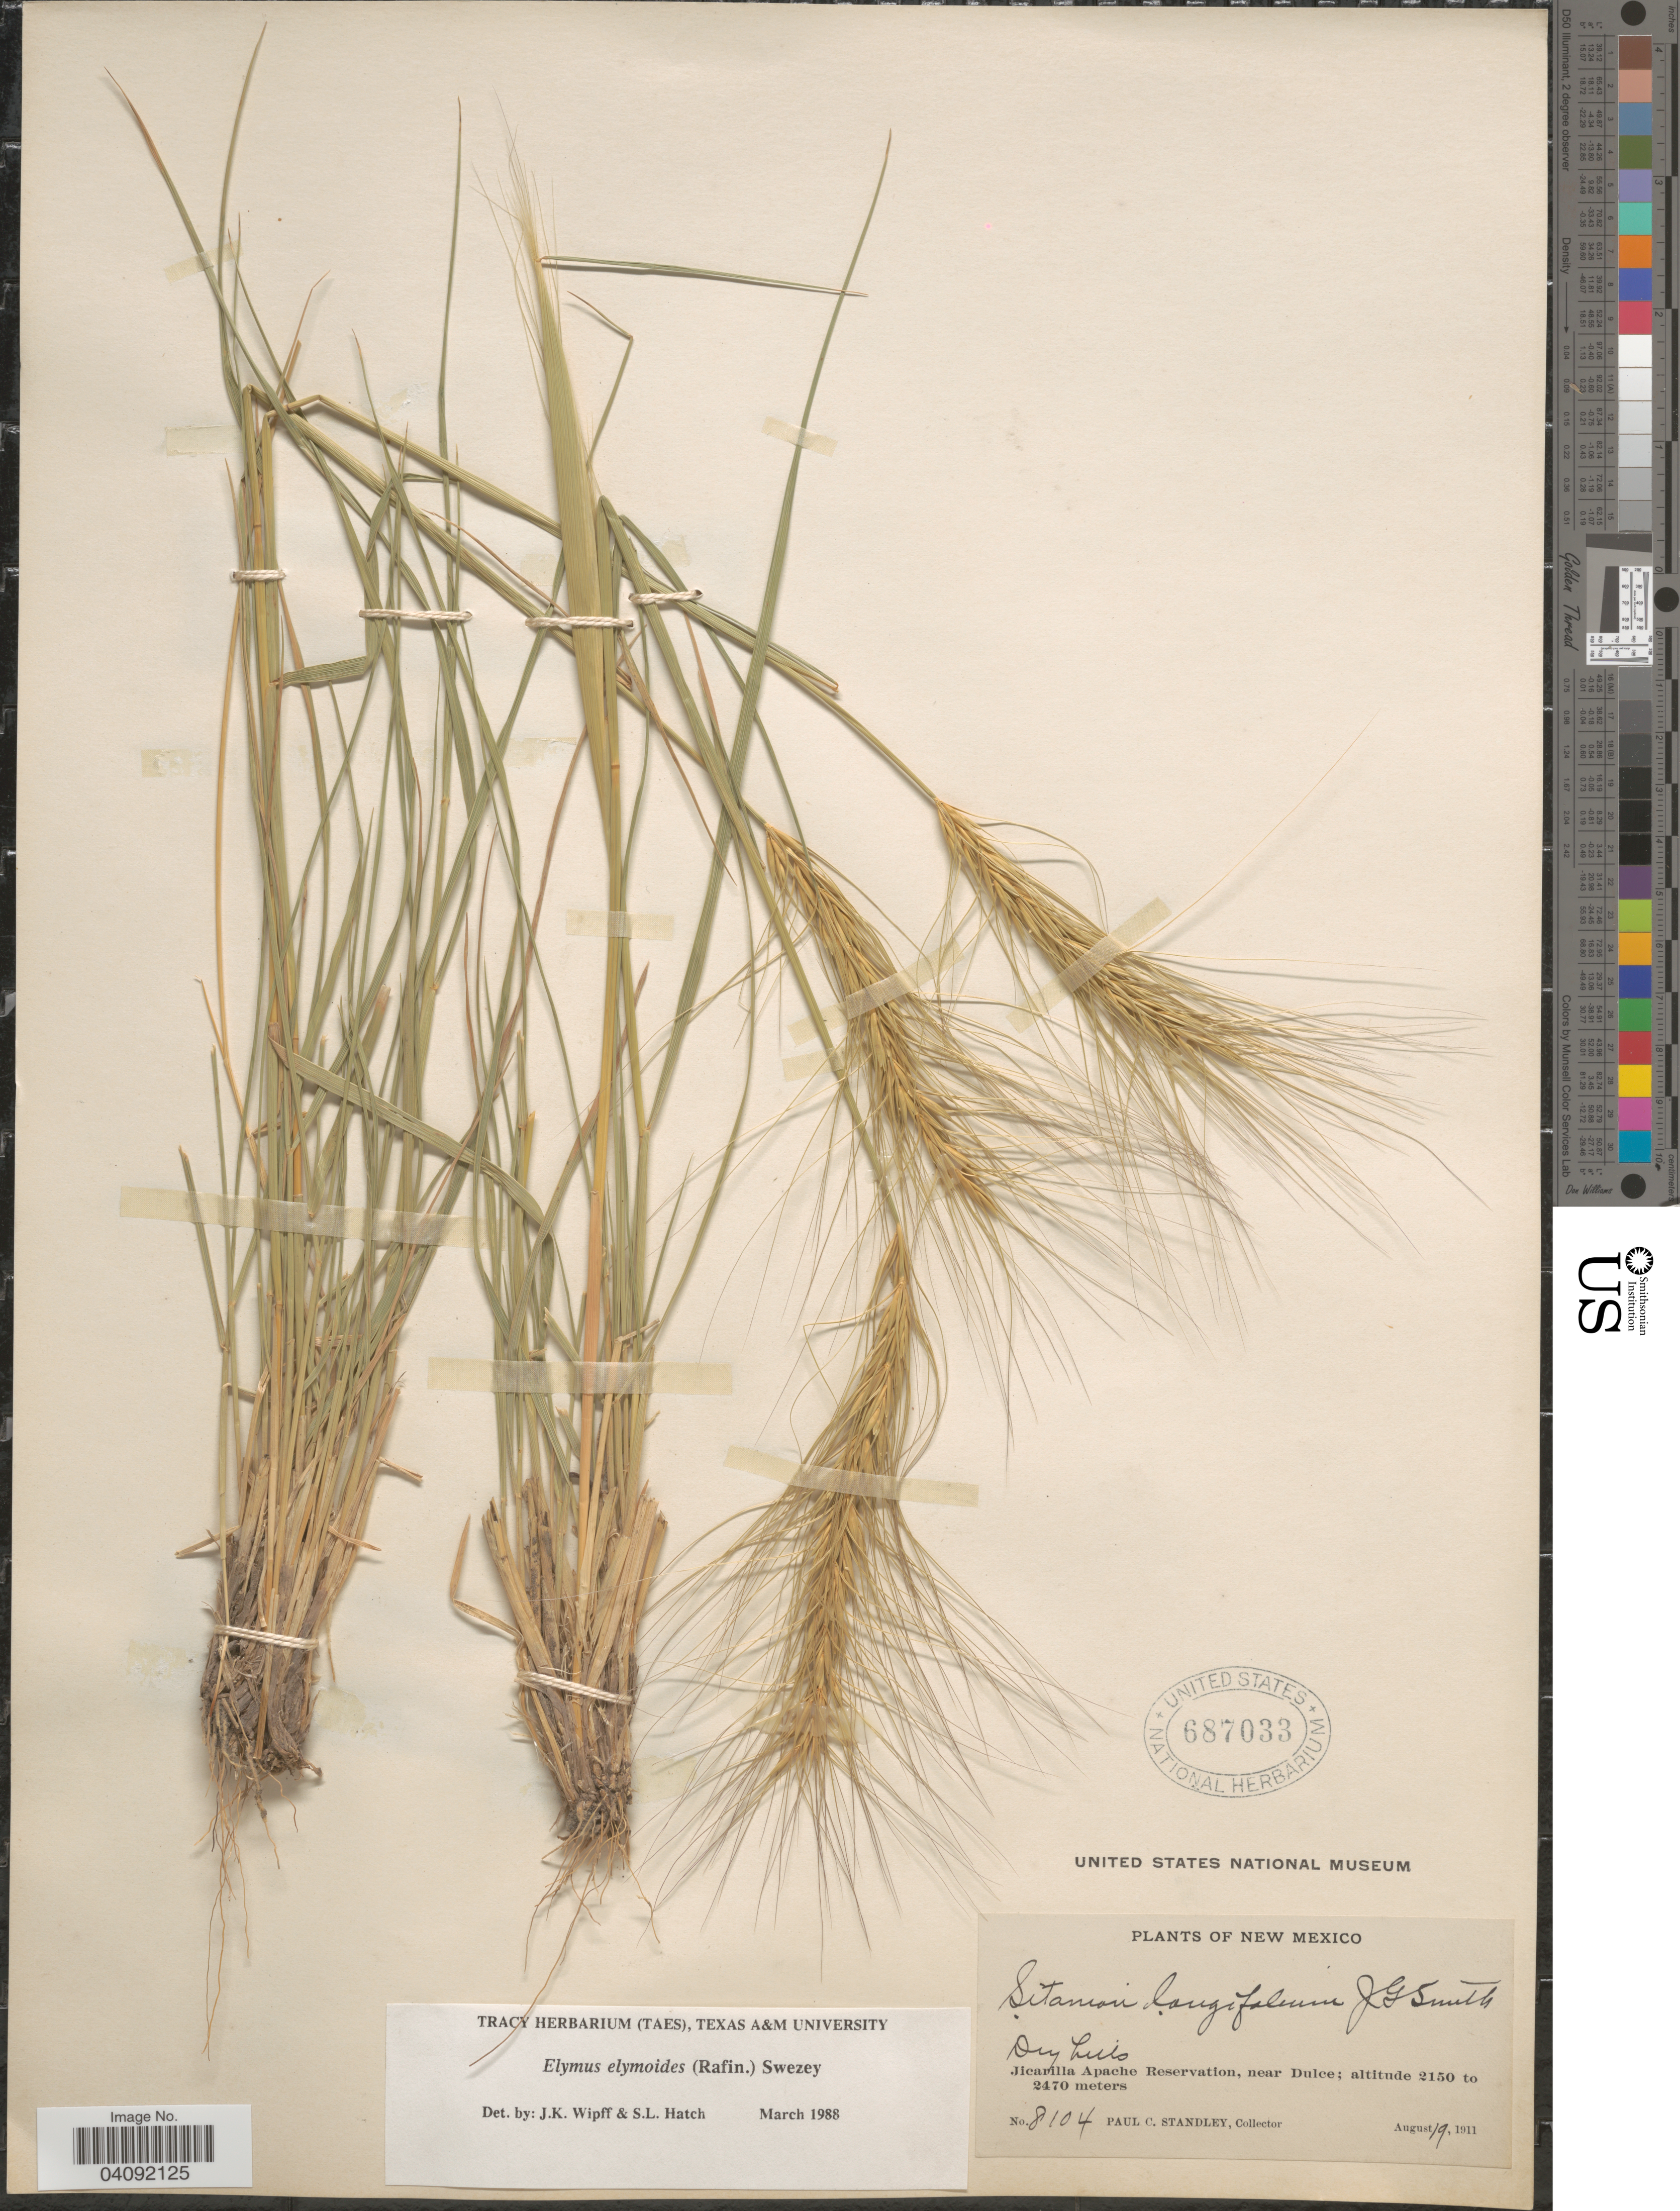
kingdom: Plantae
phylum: Tracheophyta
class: Liliopsida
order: Poales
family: Poaceae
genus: Elymus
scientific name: Elymus elymoides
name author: (Raf.) Swezey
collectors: P. C. Standley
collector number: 8104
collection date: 1911-08-19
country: United States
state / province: New Mexico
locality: Dry hills. Jicarilla Apache Reservation, near Dulce.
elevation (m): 2150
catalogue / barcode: US 687033